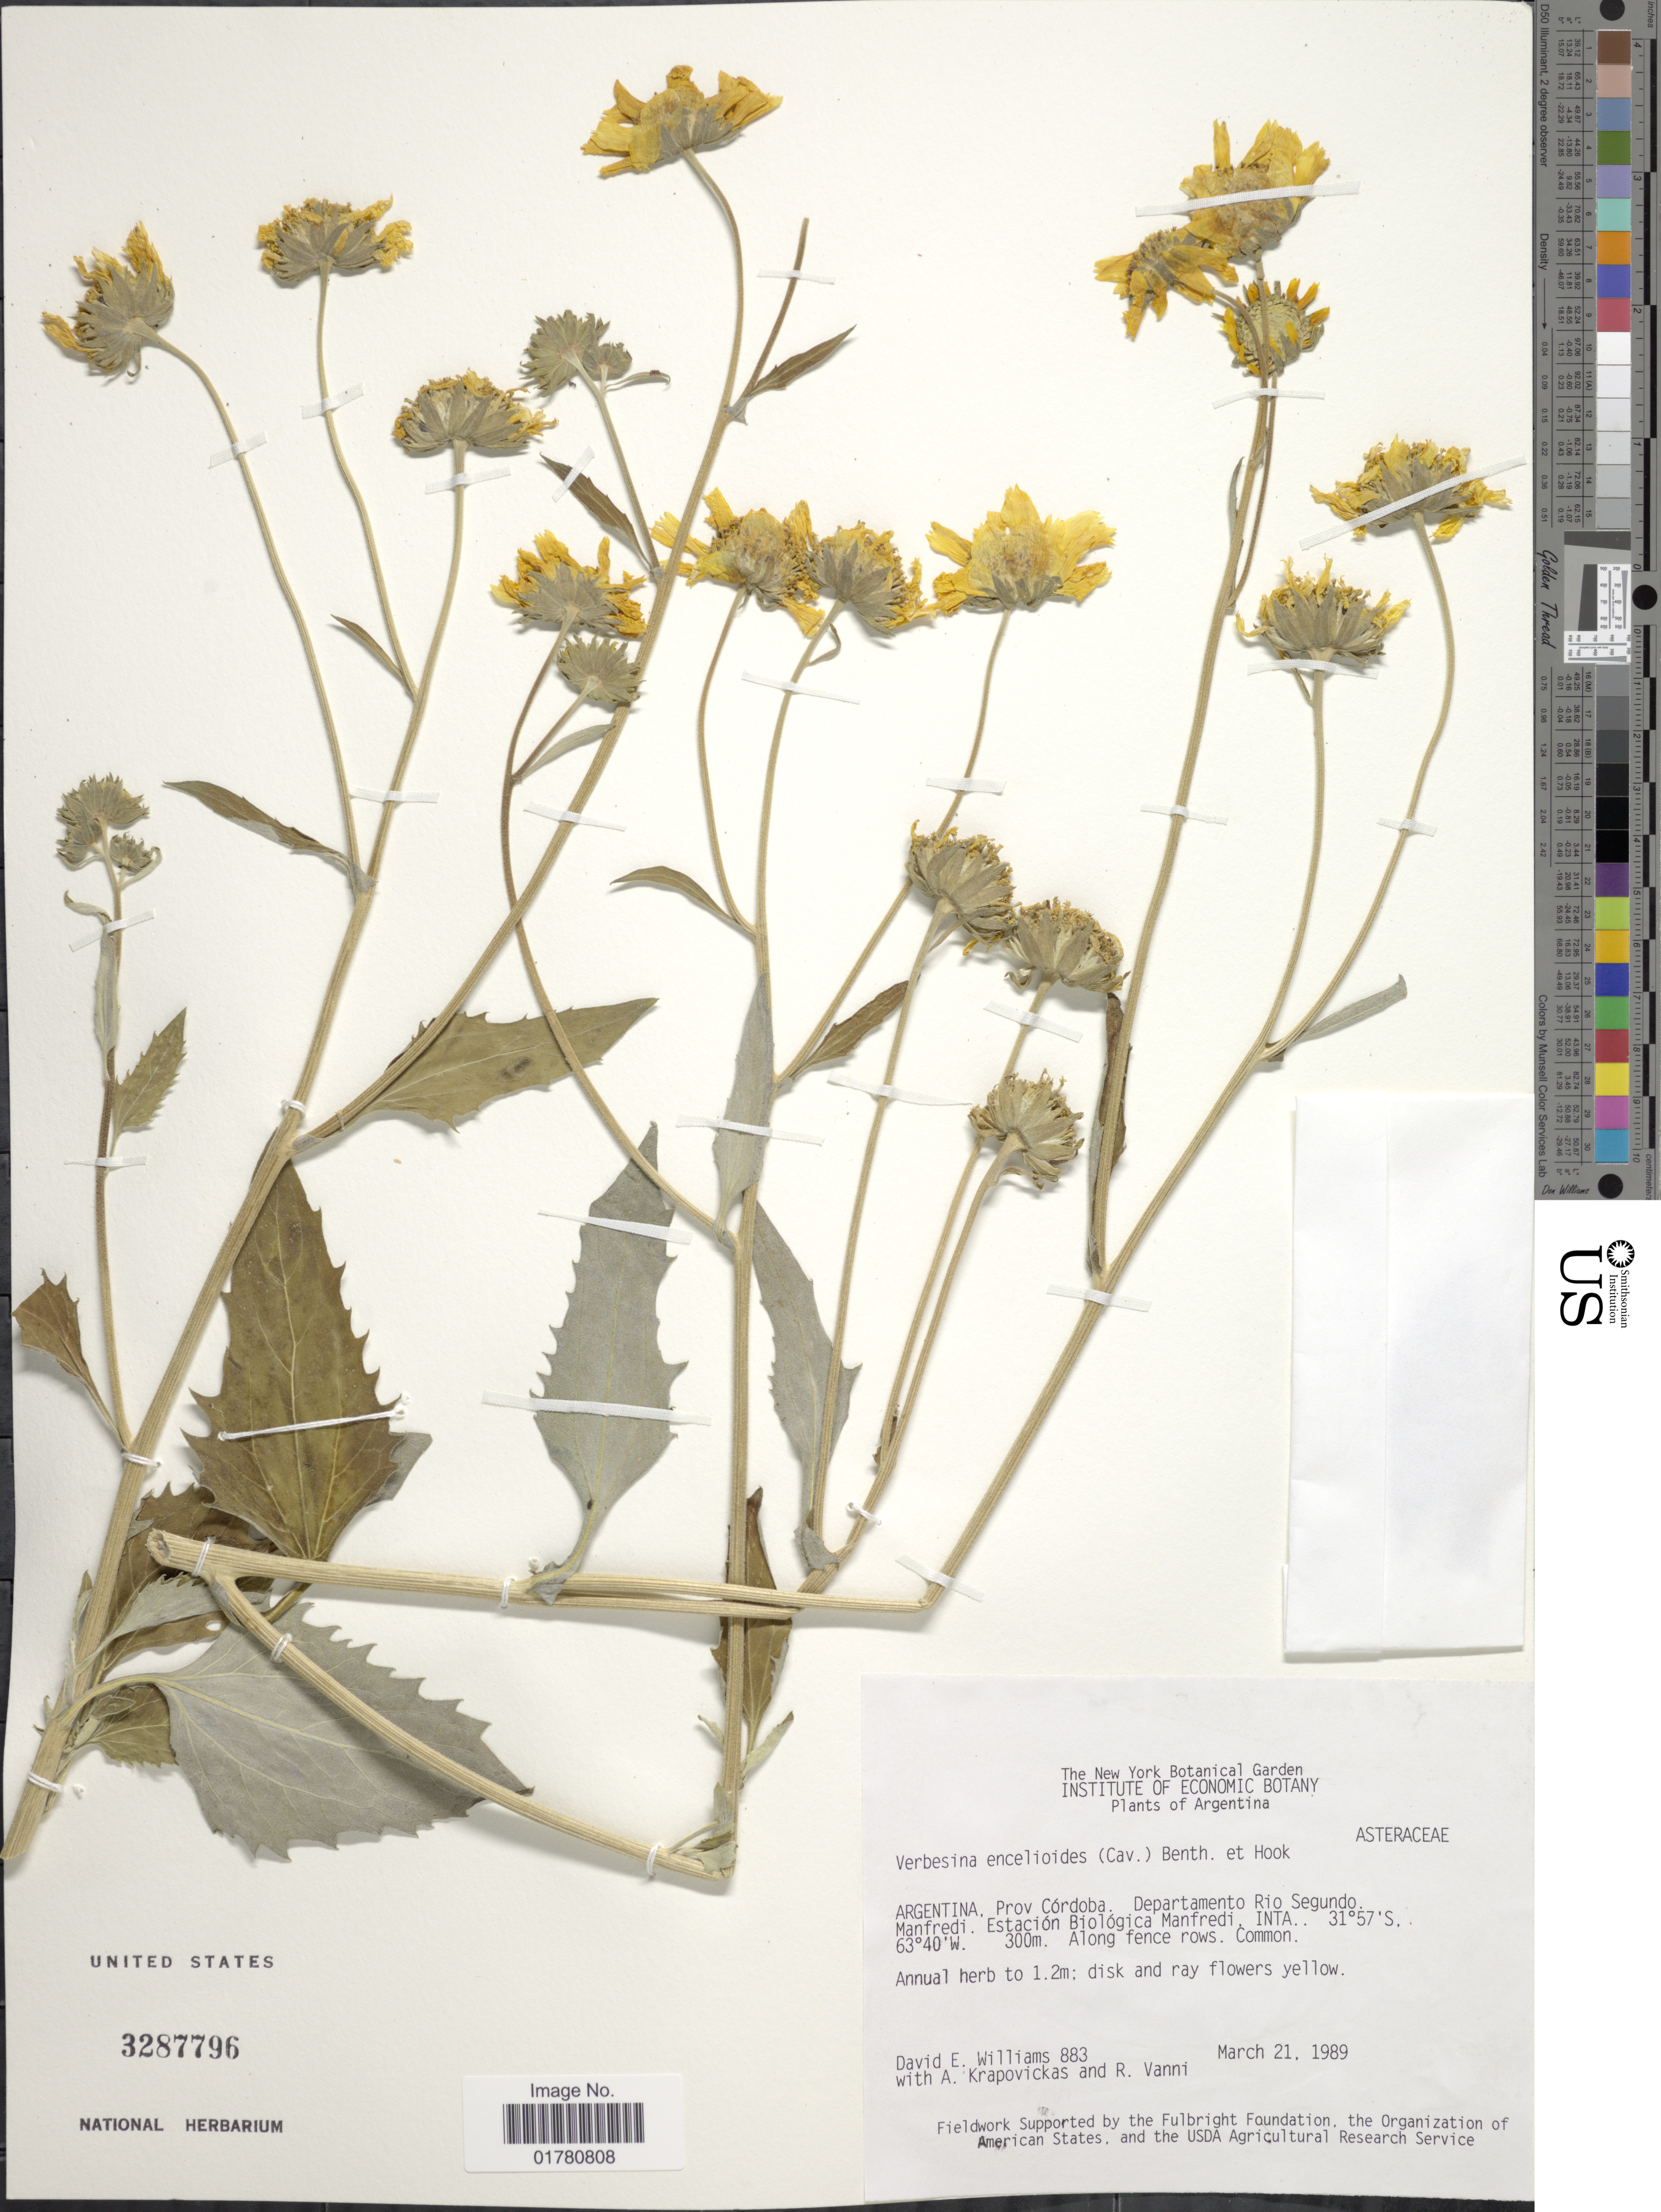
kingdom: Plantae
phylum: Tracheophyta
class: Magnoliopsida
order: Asterales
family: Asteraceae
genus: Verbesina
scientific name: Verbesina encelioides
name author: (Cav.) Benth. & Hook. ex A. Gray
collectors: D. E. Williams, A. Krapovickas & R. Vanni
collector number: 883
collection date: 1989-03-21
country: Argentina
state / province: Cordoba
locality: Departamento Rio Segundo. Manfredi. Estación Biológica Manfredi. INTA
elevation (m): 300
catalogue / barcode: US 3287796